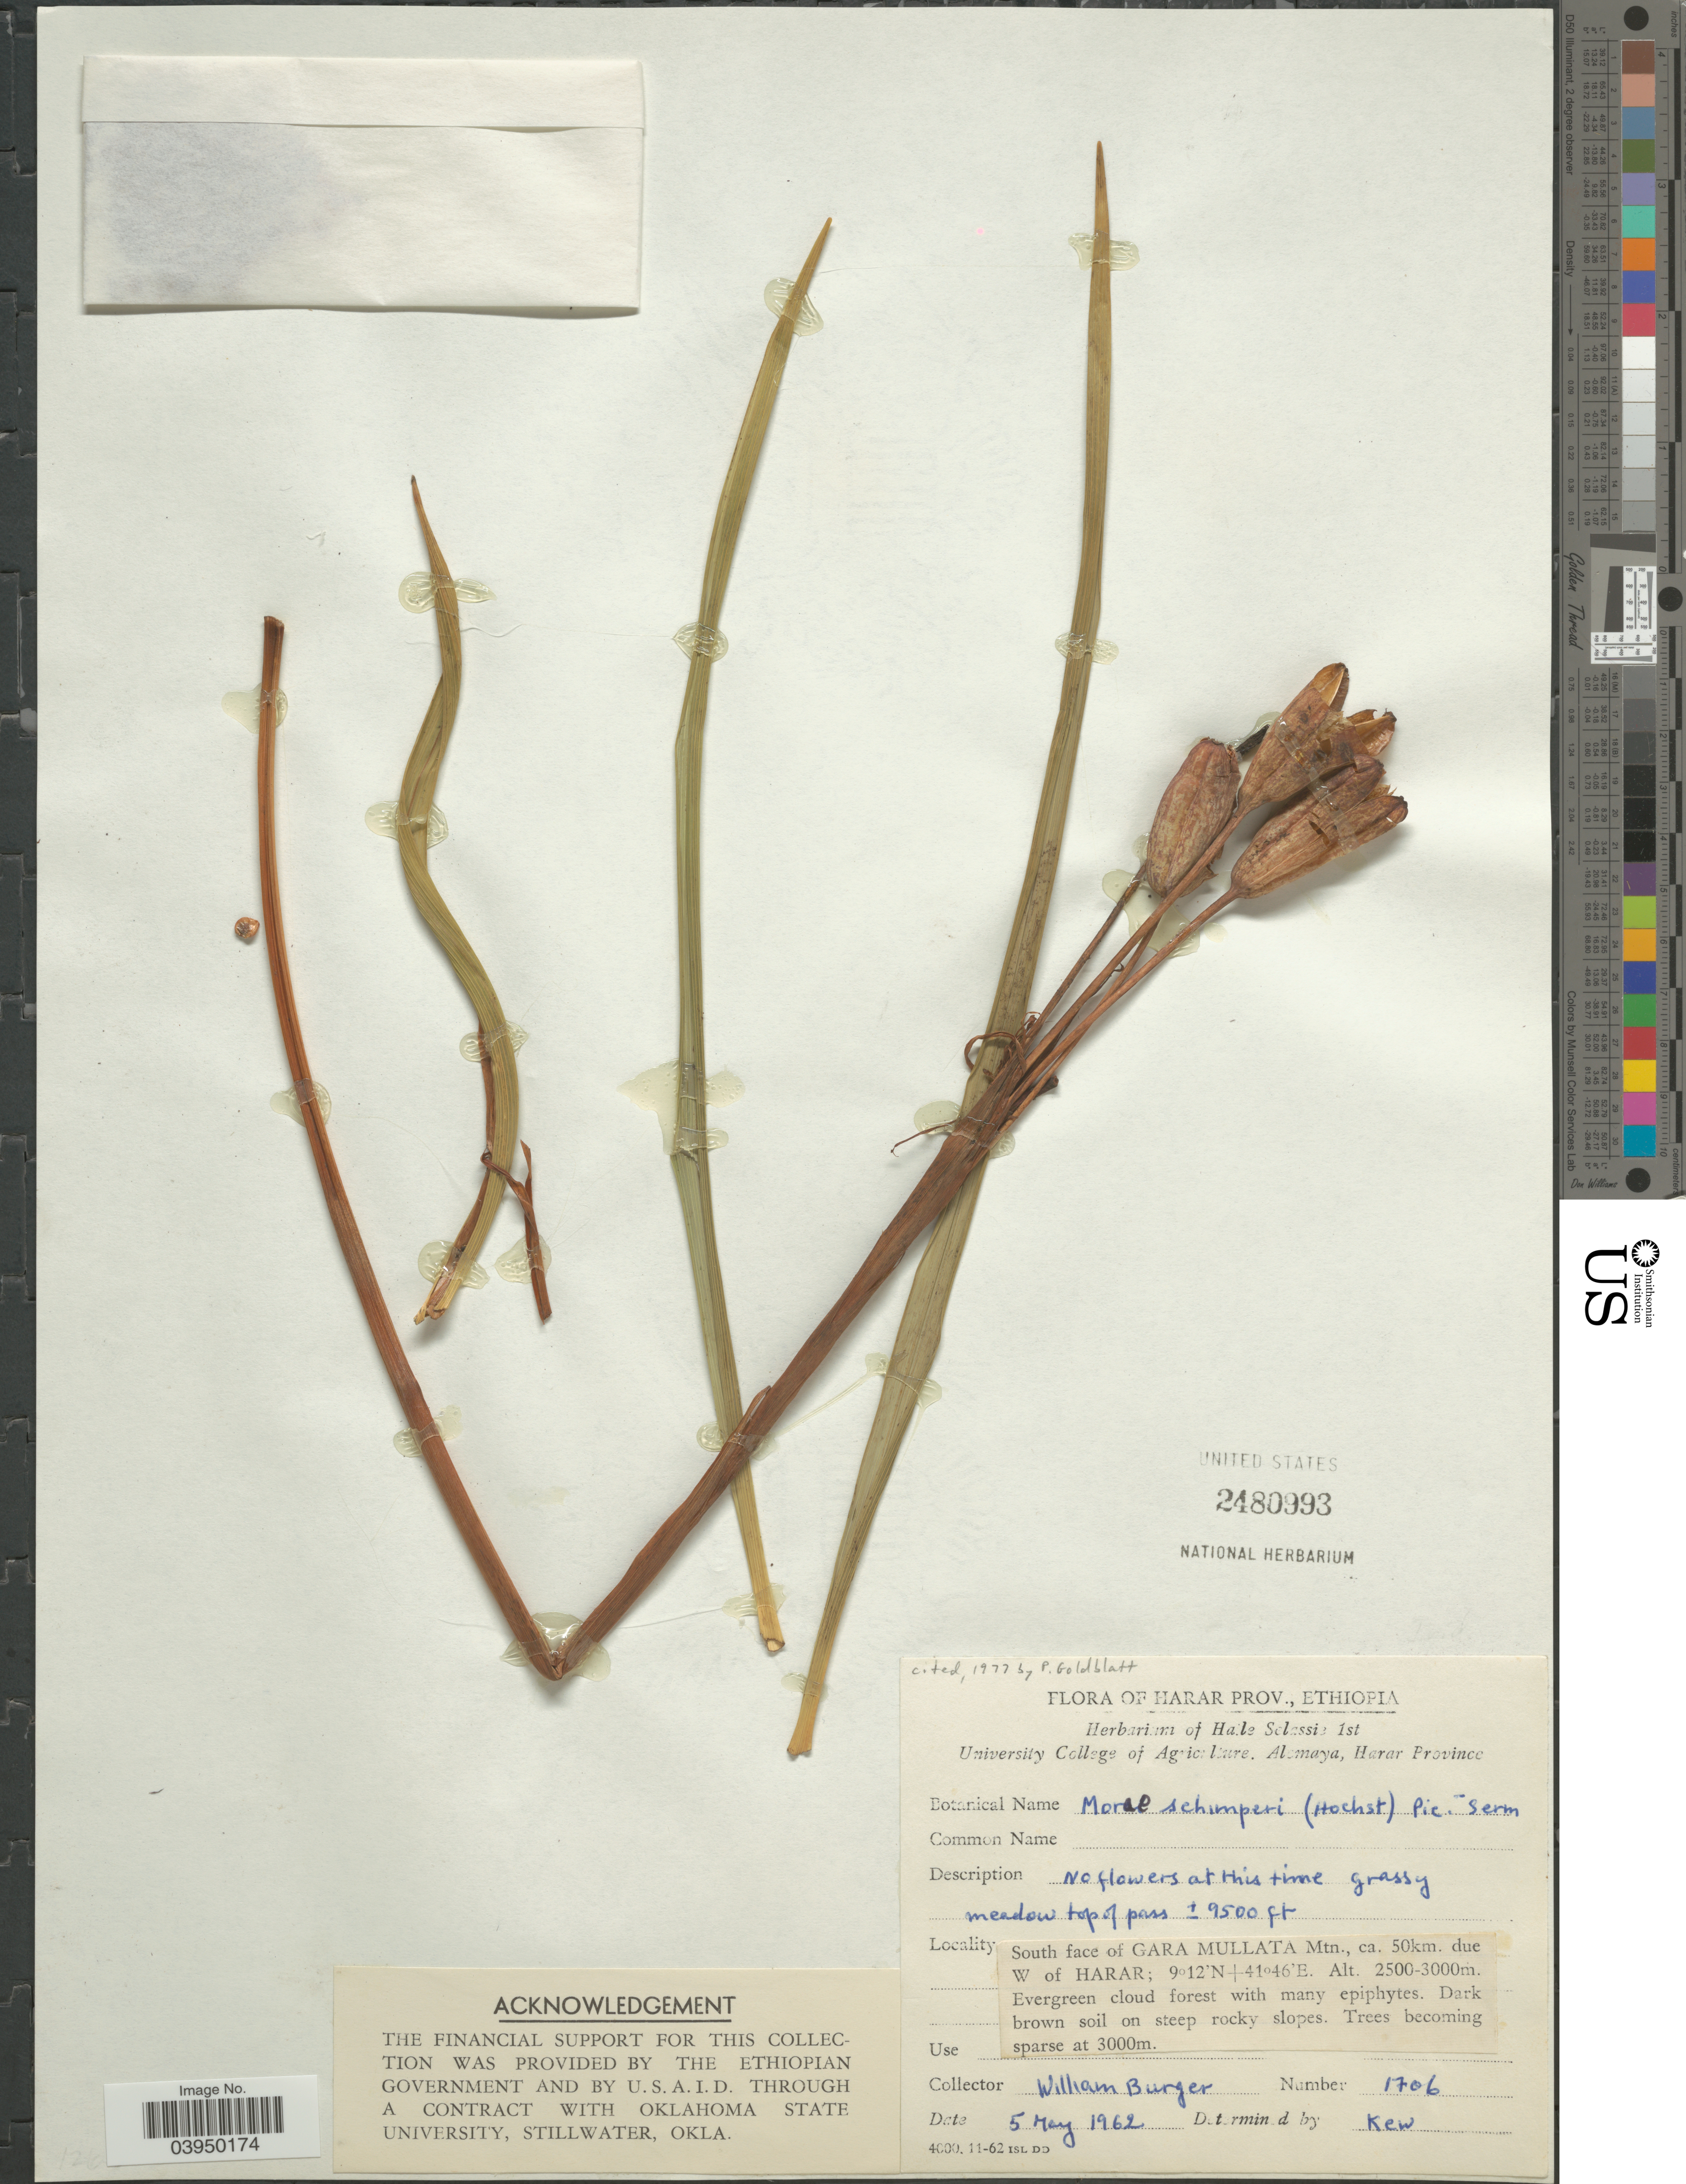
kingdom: Plantae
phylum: Tracheophyta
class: Liliopsida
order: Asparagales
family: Iridaceae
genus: Moraea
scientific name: Moraea schimperi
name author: (Hochst.) Pic. Serm.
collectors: W. Burger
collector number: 1706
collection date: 1962-05-05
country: Ethiopia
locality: Harar Prov. South face of Gara Mullata Mtn. ca. 50km. due W of Harar.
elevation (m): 2500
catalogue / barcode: US 2480993